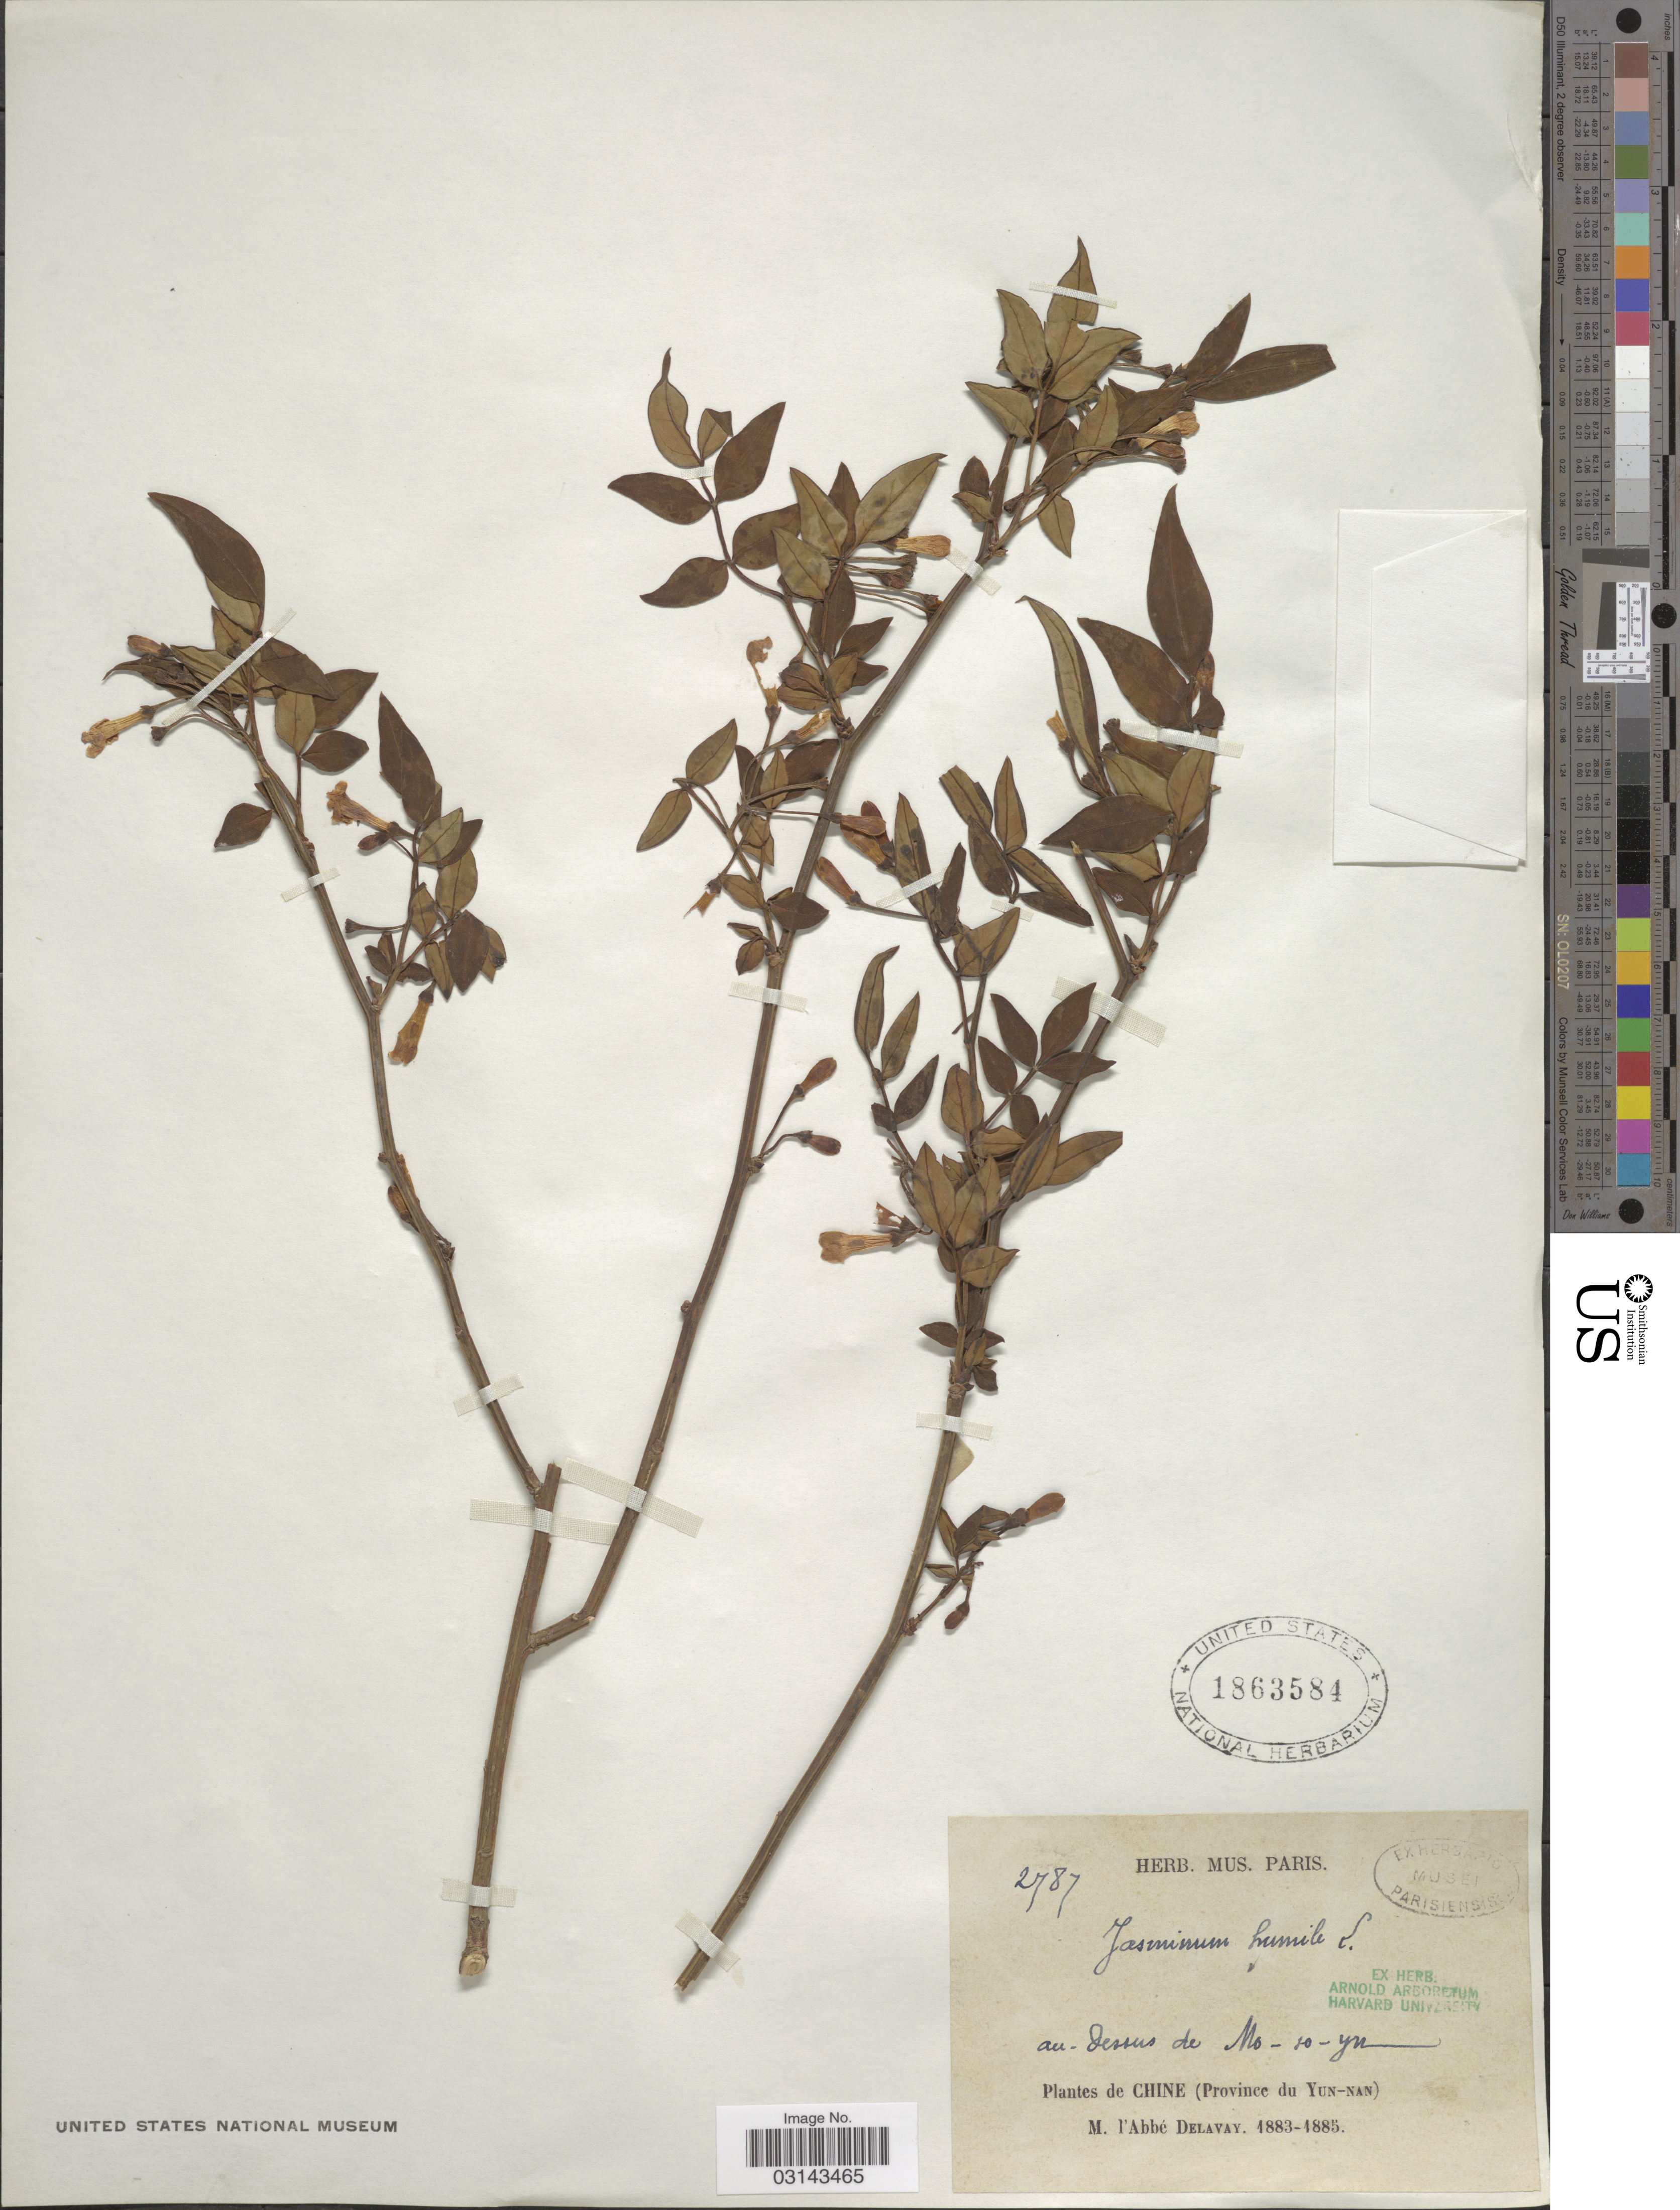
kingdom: Plantae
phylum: Tracheophyta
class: Magnoliopsida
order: Lamiales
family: Oleaceae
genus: Jasminum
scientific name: Jasminum humile var. humile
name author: L.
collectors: P. Delavay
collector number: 2787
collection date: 1883/1885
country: China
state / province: Yunnan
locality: Au dessus de Mo - so - yn.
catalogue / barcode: US 1863584